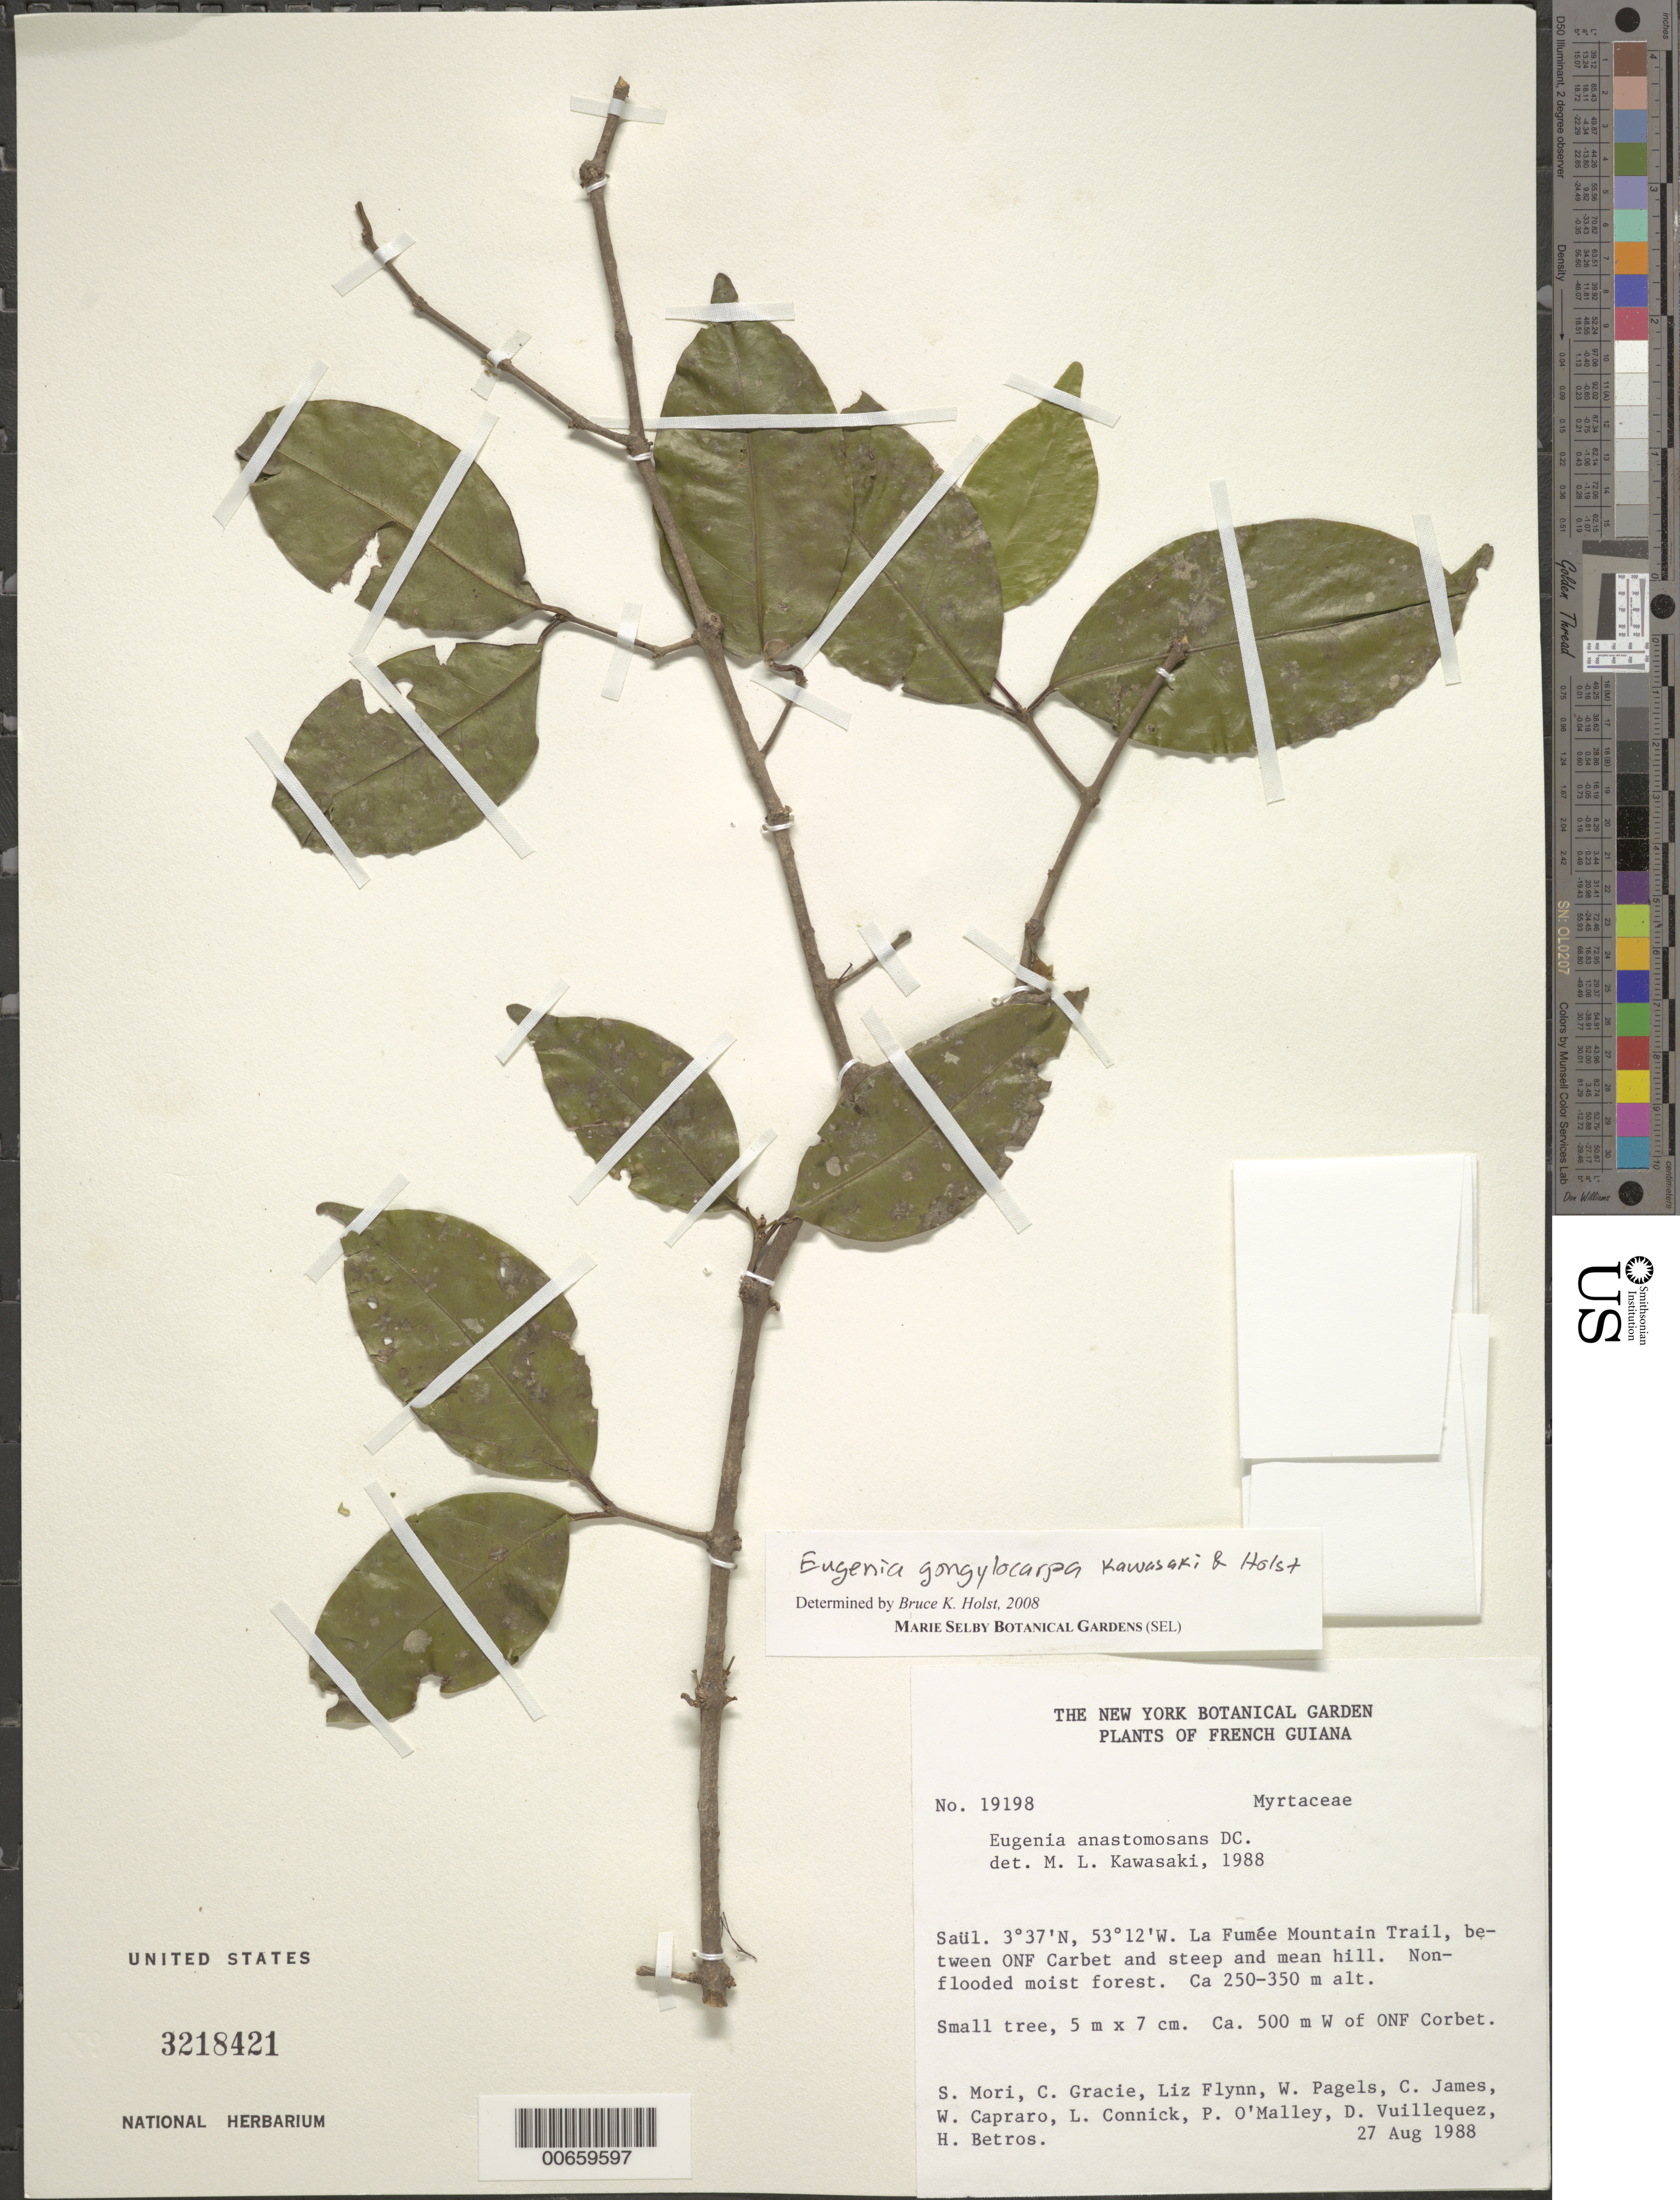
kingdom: Plantae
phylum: Tracheophyta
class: Magnoliopsida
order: Myrtales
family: Myrtaceae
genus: Eugenia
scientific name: Eugenia gongylocarpa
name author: M.L. Kawas. & B. Holst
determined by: Holst, Bruce K.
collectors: S. Mori, C. A. Gracie, L. Flynn, W. Pagels, C. James, W. Capraro, L. Connick, P. O'Malley, D. Vuillequez & H. Betros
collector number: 19198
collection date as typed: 27-Aug-88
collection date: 1988-08-27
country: French Guiana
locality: Saül, La Fumée Mountain Trail, 500 m W of ONF Carbet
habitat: Non-flooded moist forest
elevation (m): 250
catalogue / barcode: US 3218421